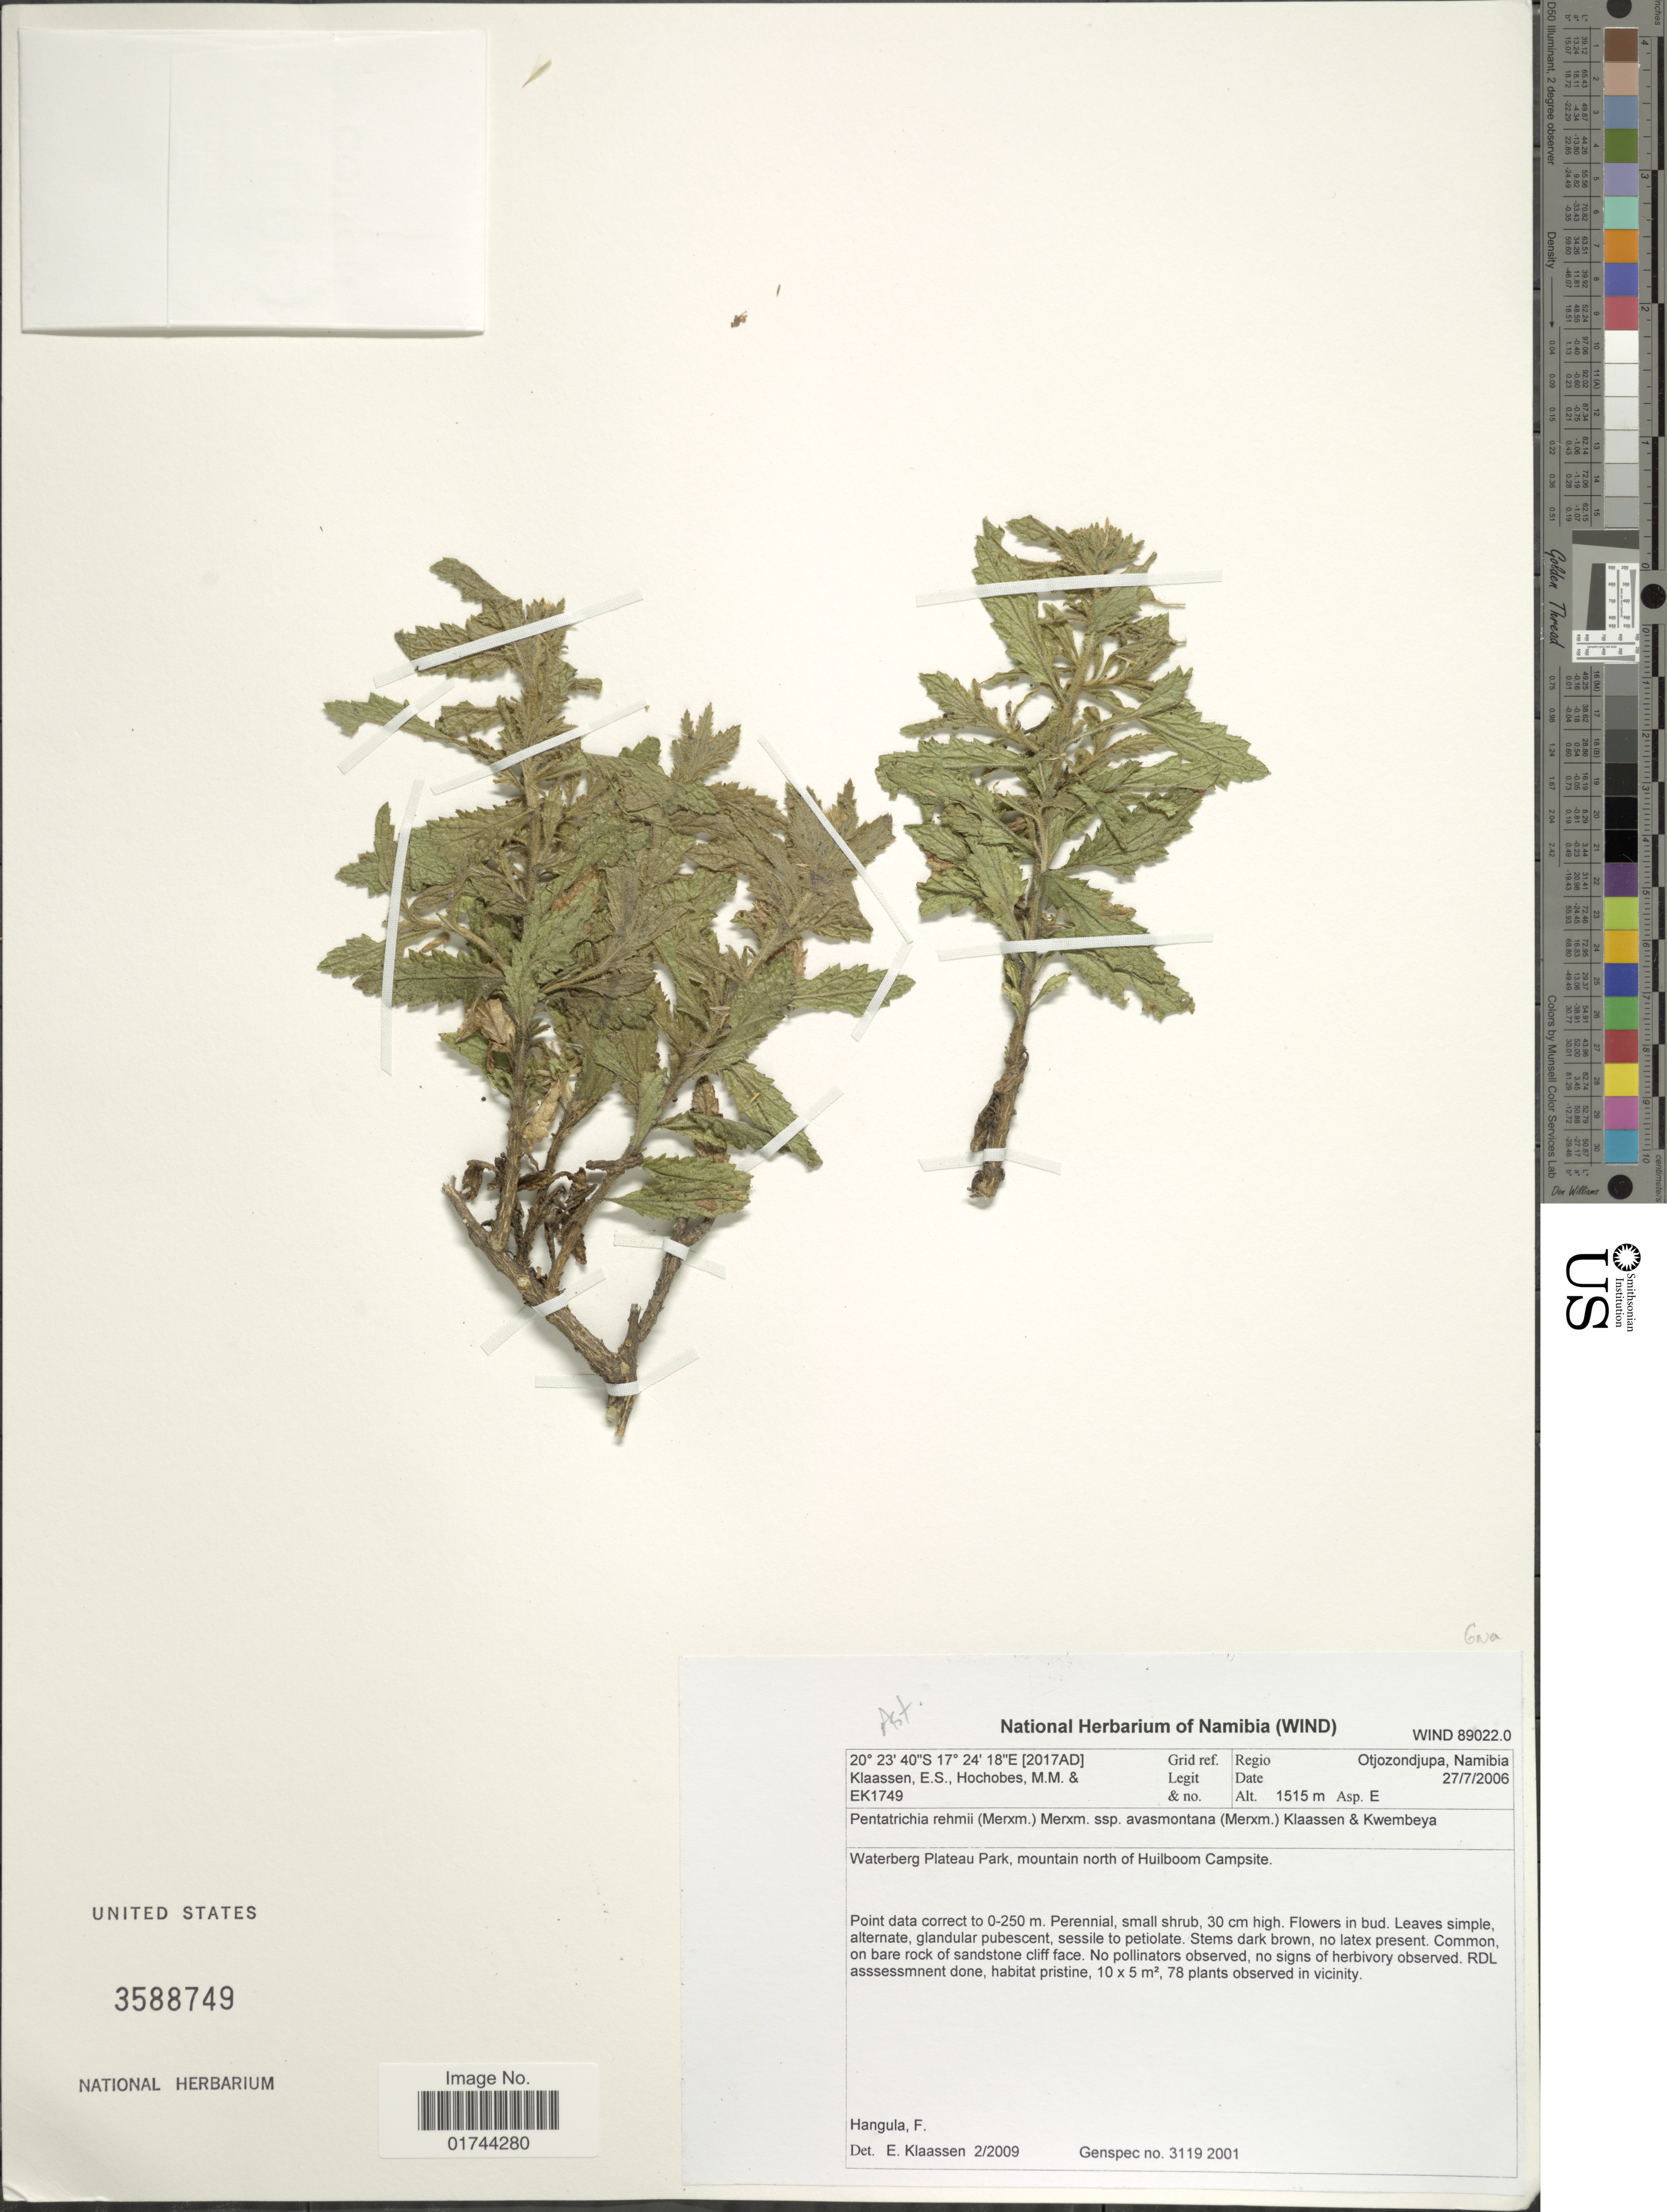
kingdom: Plantae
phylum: Tracheophyta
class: Magnoliopsida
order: Asterales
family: Asteraceae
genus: Pentatrichia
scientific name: Pentatrichia rehmii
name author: (Merxm.) Merxm.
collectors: E. S. Klaassen, M. Hochobes & F. Hangula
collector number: EK1749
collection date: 2006-07-27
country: Namibia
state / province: Otjozondjupa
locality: Waterberg Plateau Park, mountain north of Huilboom Campsite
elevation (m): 1515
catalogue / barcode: US 3588749